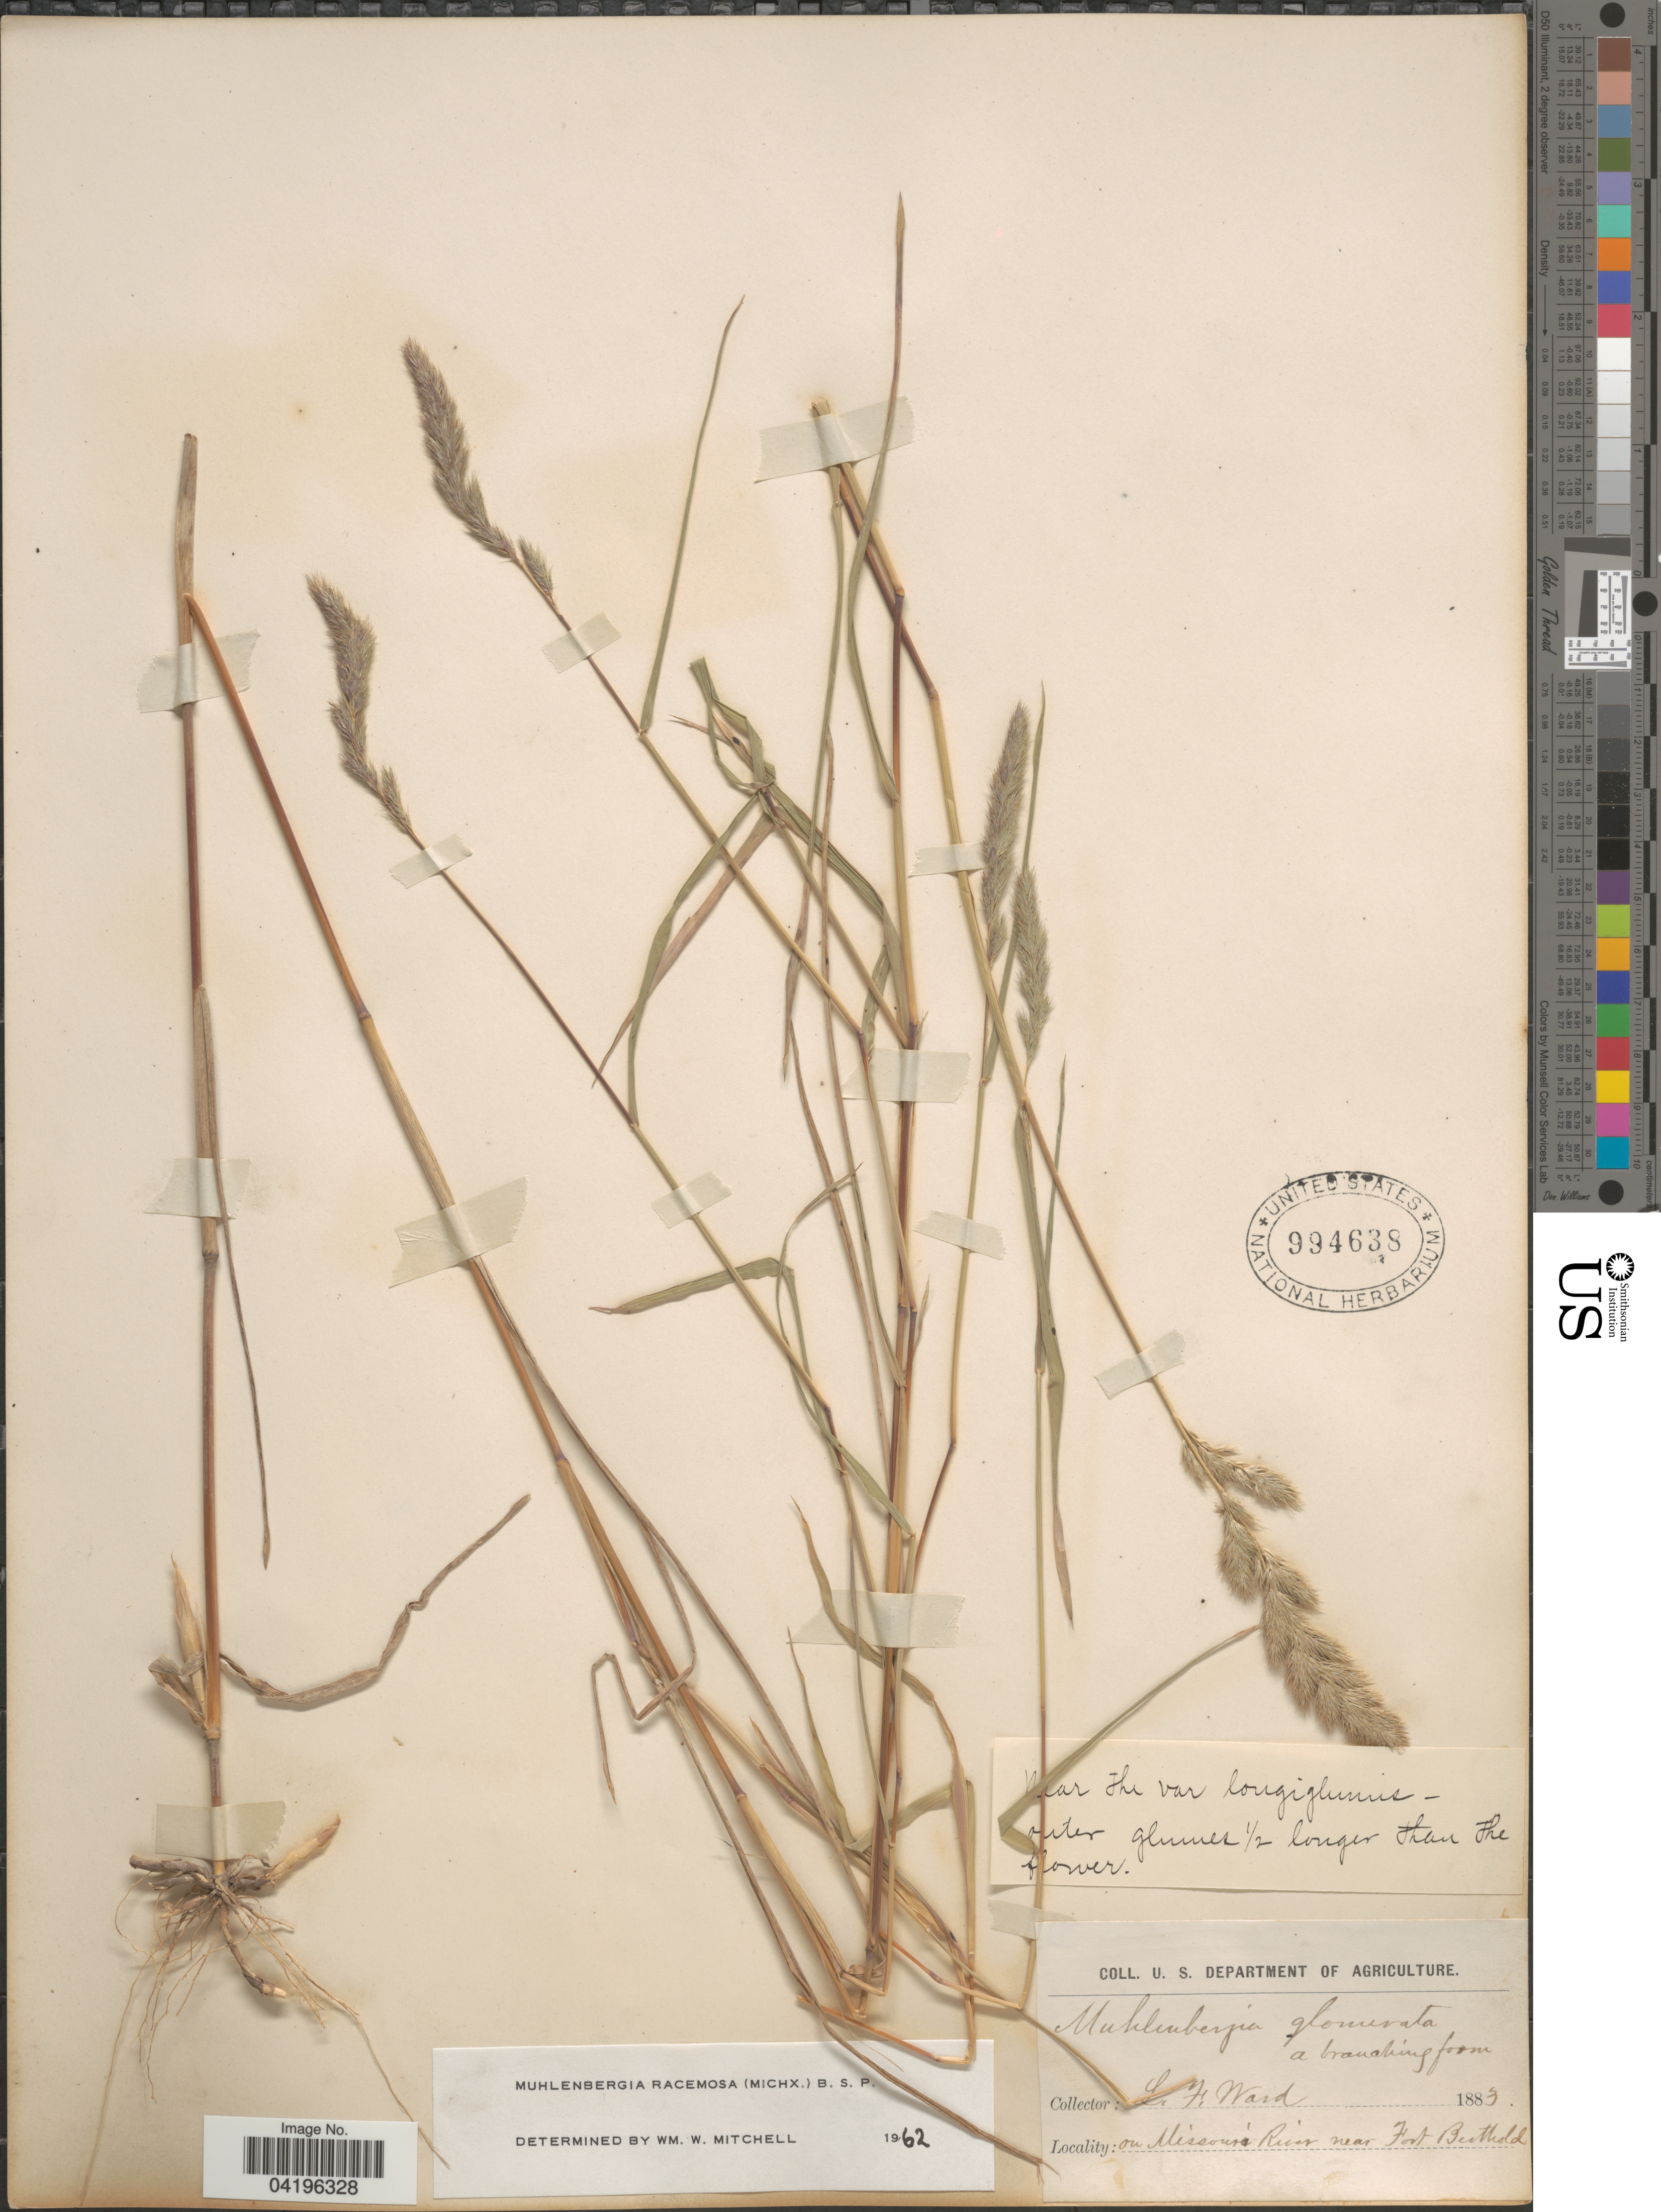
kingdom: Plantae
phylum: Tracheophyta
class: Liliopsida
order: Poales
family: Poaceae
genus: Muhlenbergia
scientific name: Muhlenbergia racemosa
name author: (Michx.) Britton et al.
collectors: L. Ward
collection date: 1883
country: United States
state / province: Missouri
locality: On Missouri River near Fort Berthold.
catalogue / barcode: US 994638